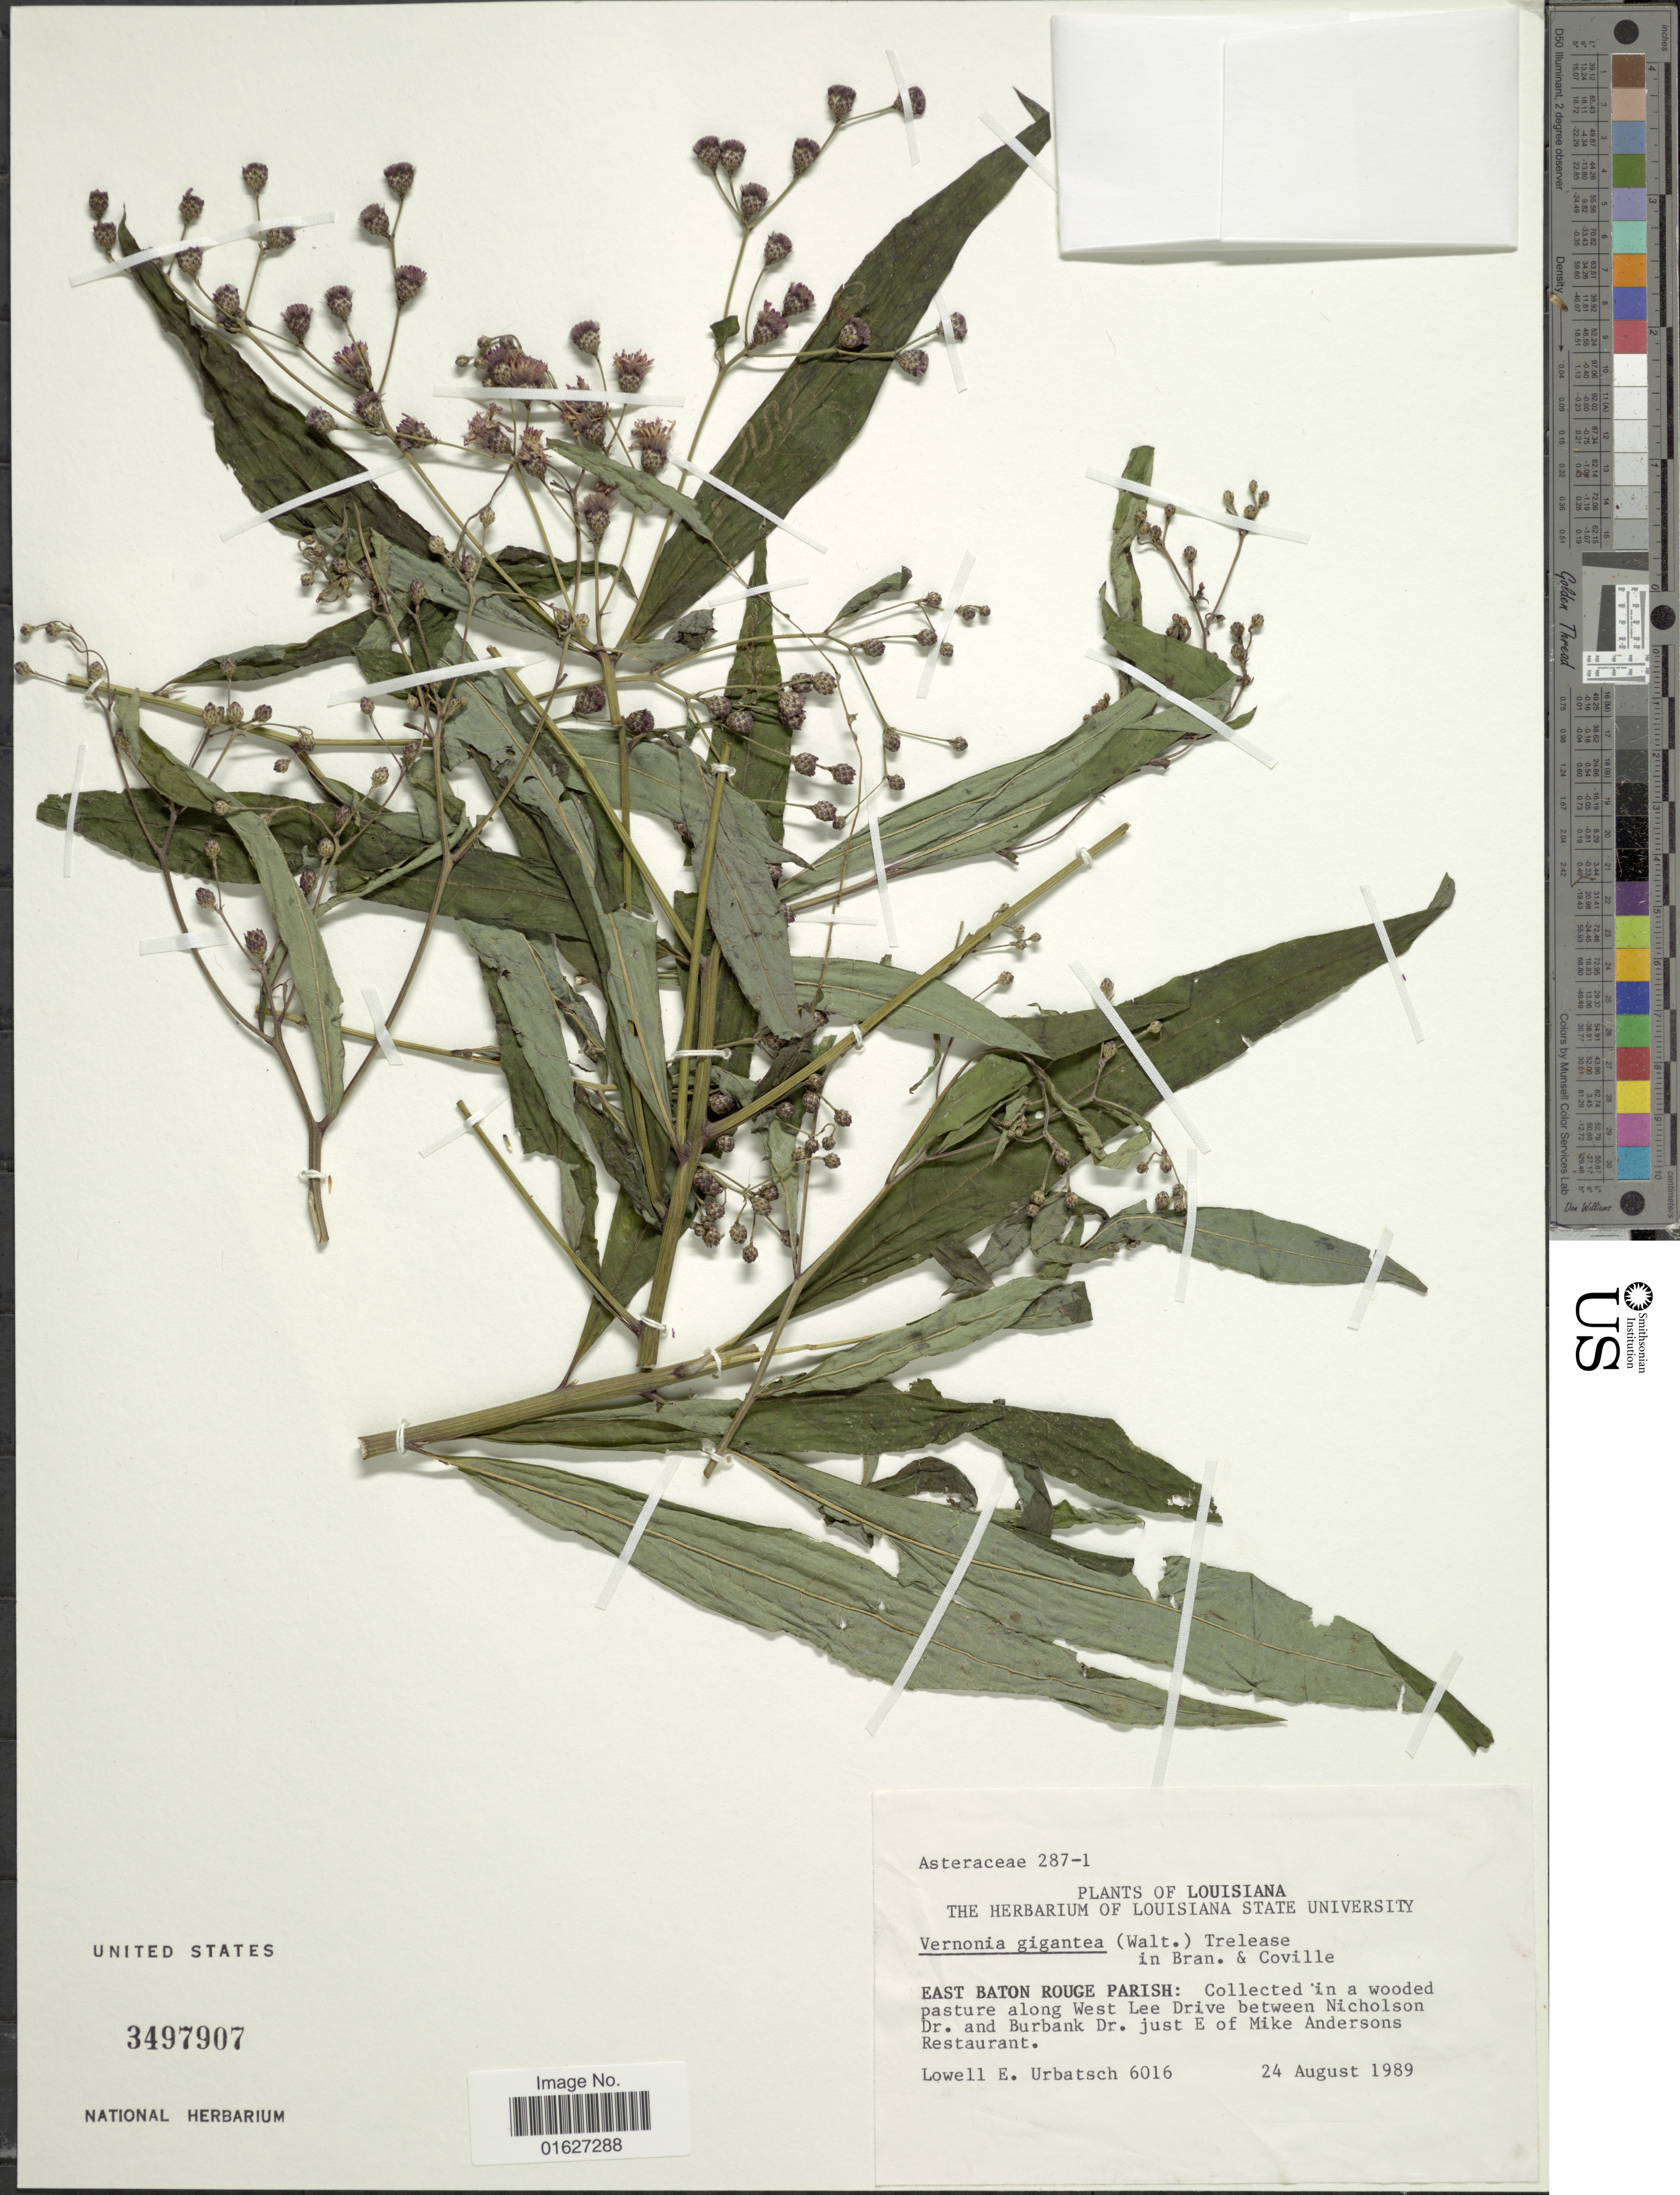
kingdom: Plantae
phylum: Tracheophyta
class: Magnoliopsida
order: Asterales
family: Asteraceae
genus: Vernonia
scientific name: Vernonia gigantea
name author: (Walter) Trel.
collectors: L. Urbatsch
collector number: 6016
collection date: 1989-08-24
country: United States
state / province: Louisiana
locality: Louisiana. East Baton Rouge Parish: in a wooded pasture along West Lee Drive between Nicholson DR. and Burbank Dr. just E of Mike Andersons Restaurant.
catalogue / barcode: US 3497907